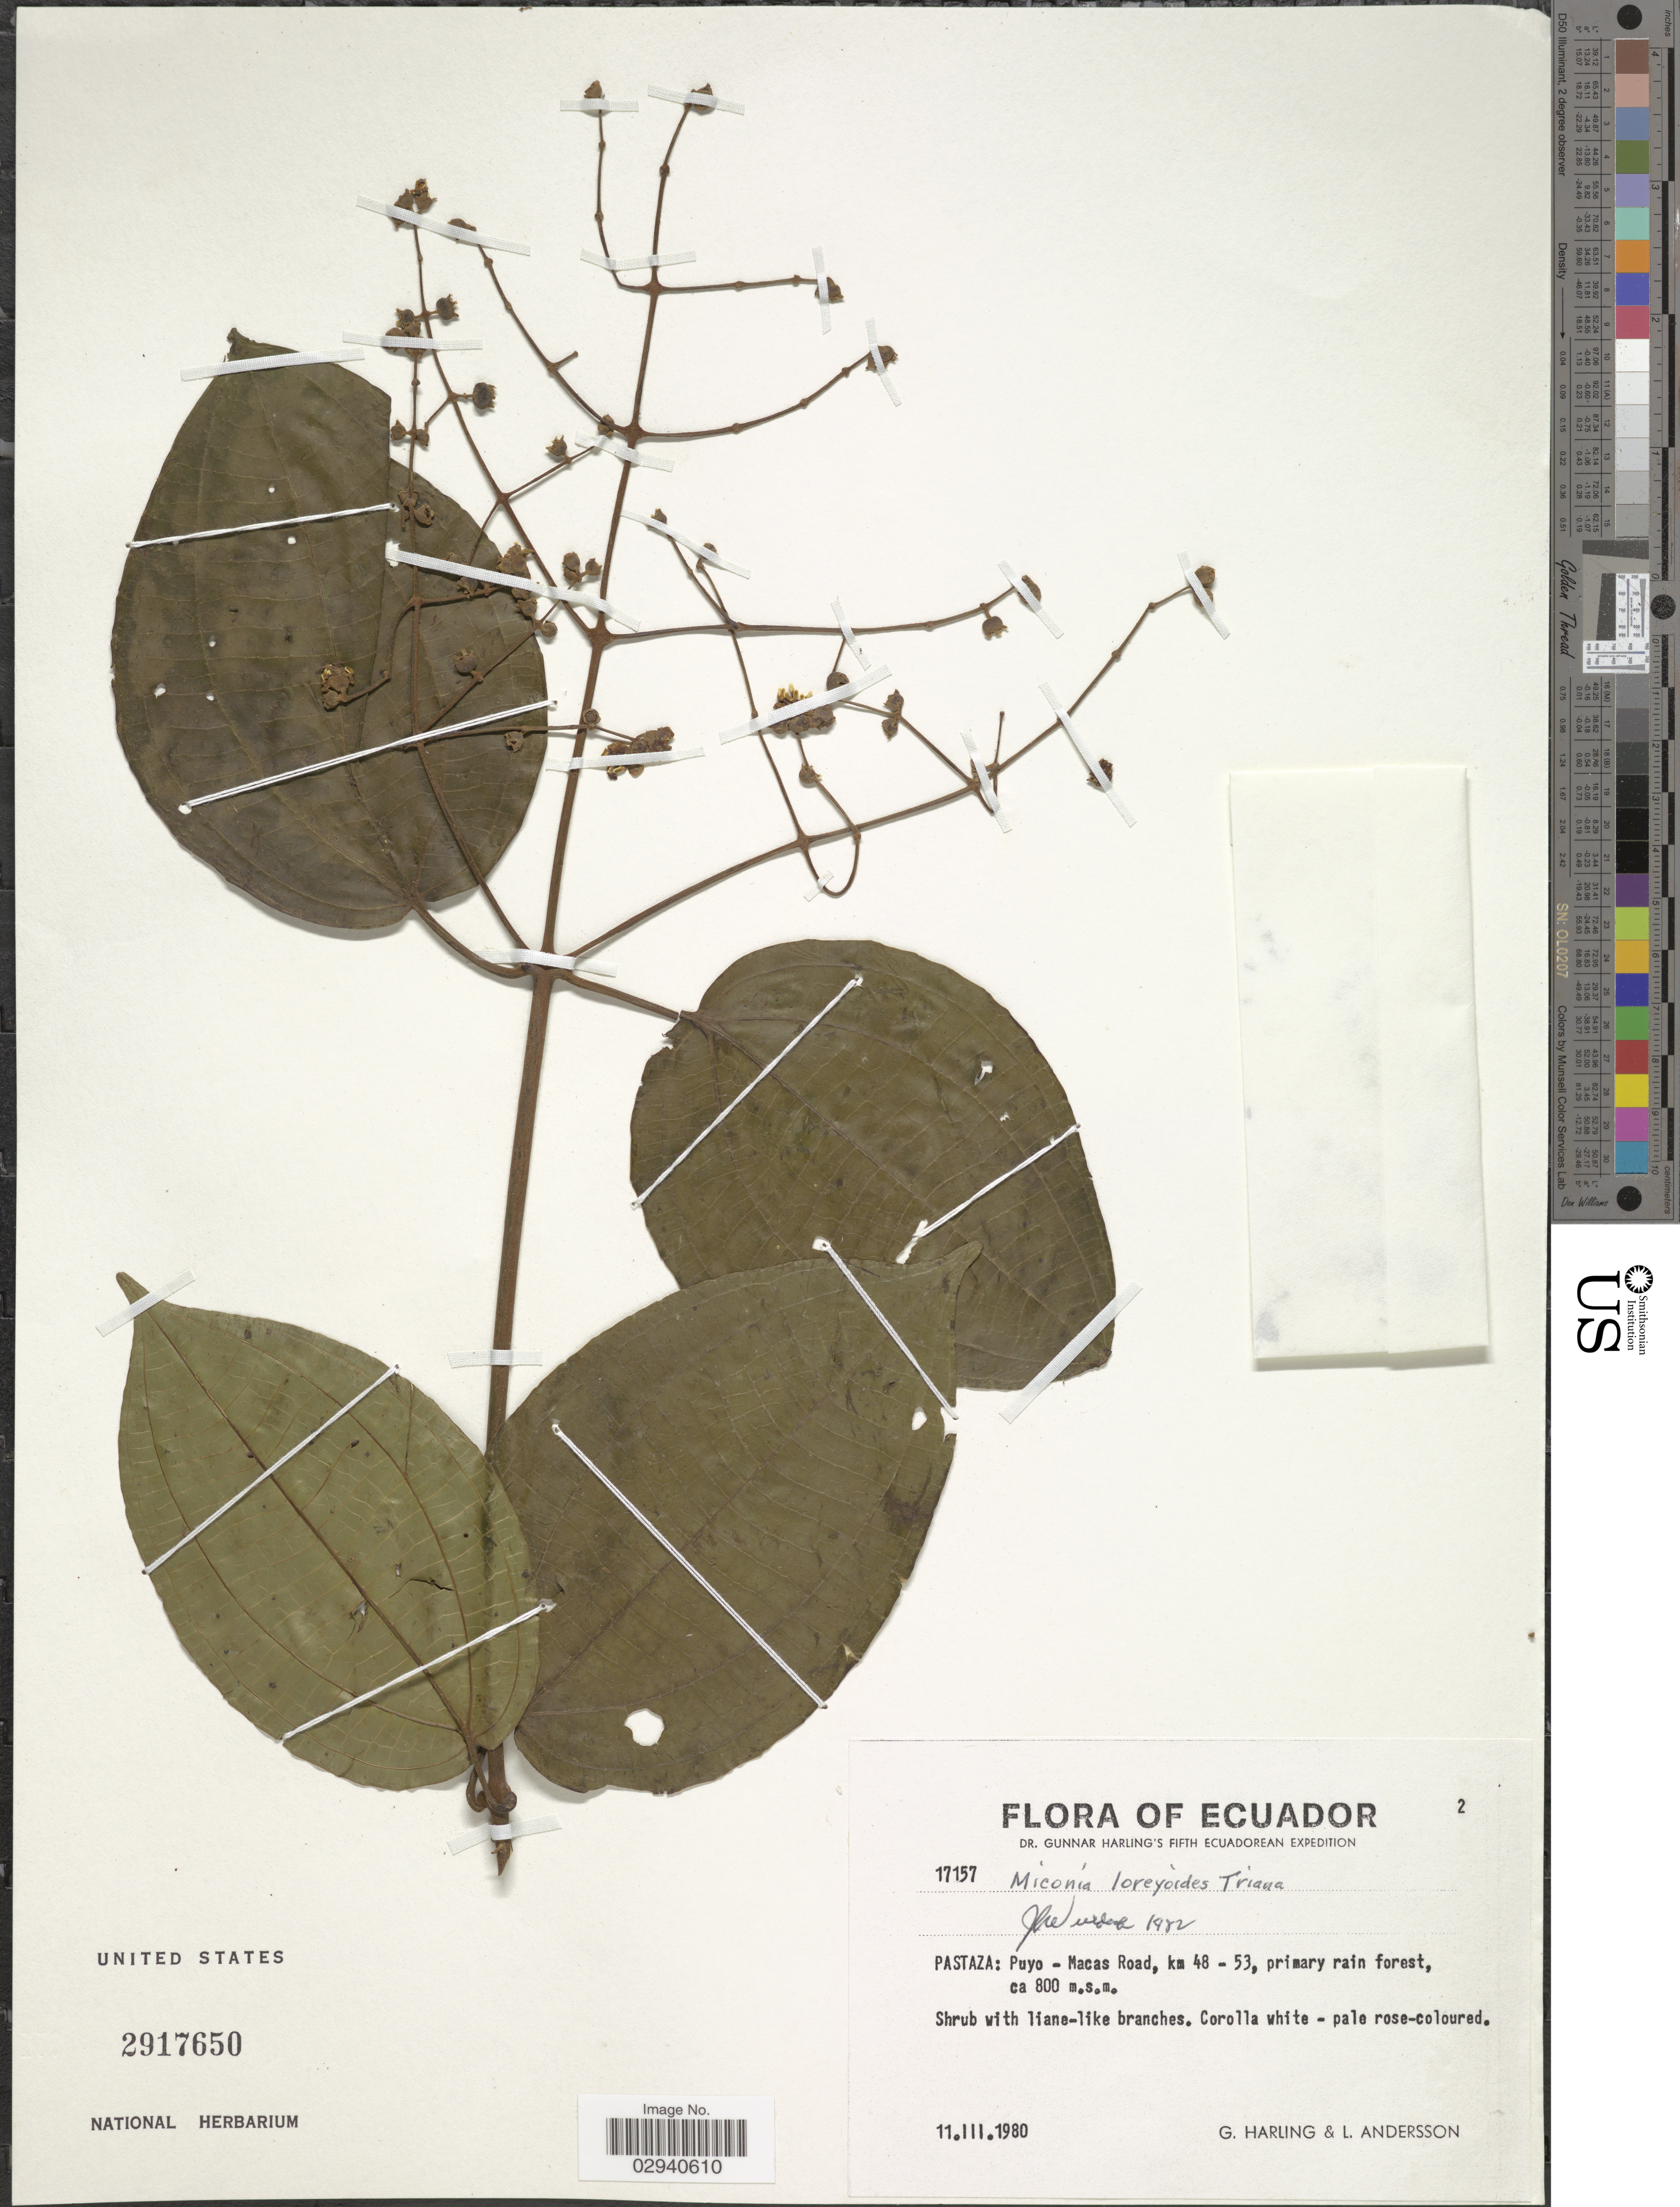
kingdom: Plantae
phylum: Tracheophyta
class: Magnoliopsida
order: Myrtales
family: Melastomataceae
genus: Miconia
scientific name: Miconia loreyoides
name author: Triana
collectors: G. Harling & L. Andersson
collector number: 17157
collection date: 1980-03-11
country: Ecuador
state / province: Pastaza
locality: Puyo - Macas Road, km 48 - 53.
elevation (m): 800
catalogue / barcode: US 2917650